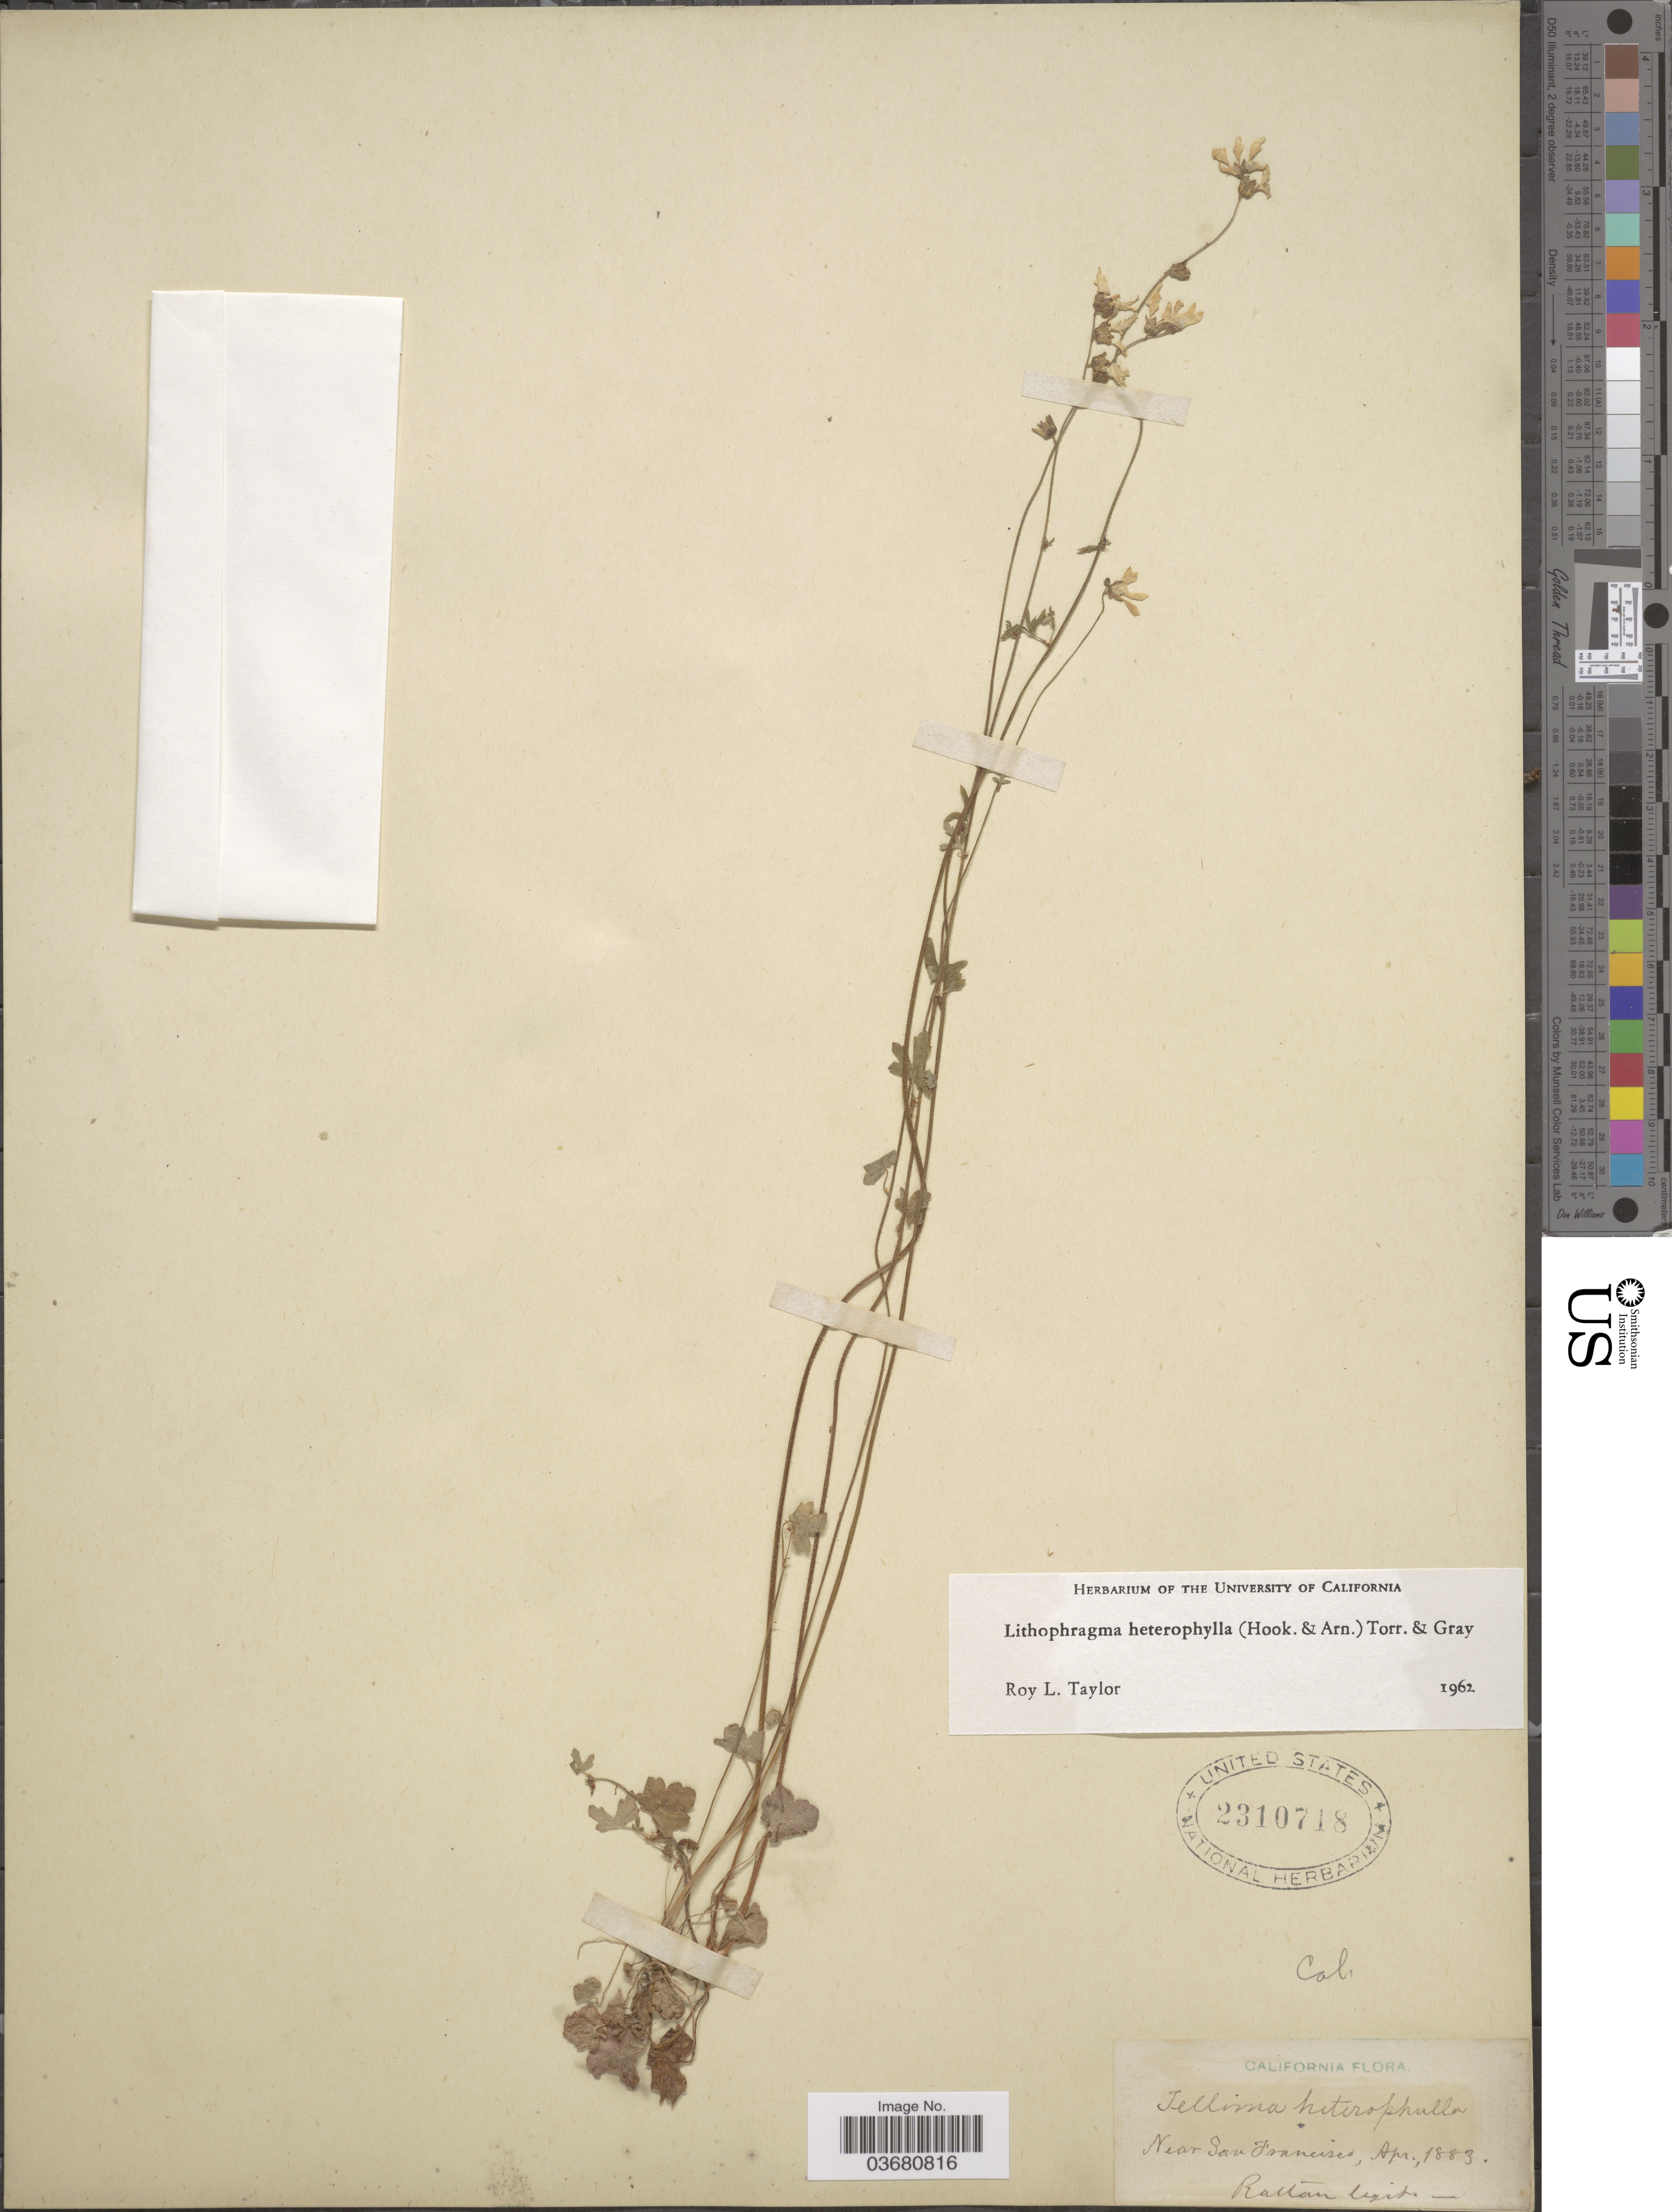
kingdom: Plantae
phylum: Tracheophyta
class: Magnoliopsida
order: Saxifragales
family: Saxifragaceae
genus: Lithophragma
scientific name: Lithophragma heterophyllum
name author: (Hook. & Arn.) Hook. & Arn.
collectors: Rattan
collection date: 1883-04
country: United States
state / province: California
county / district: San Francisco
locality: Near San Francisco.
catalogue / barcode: US 2310718